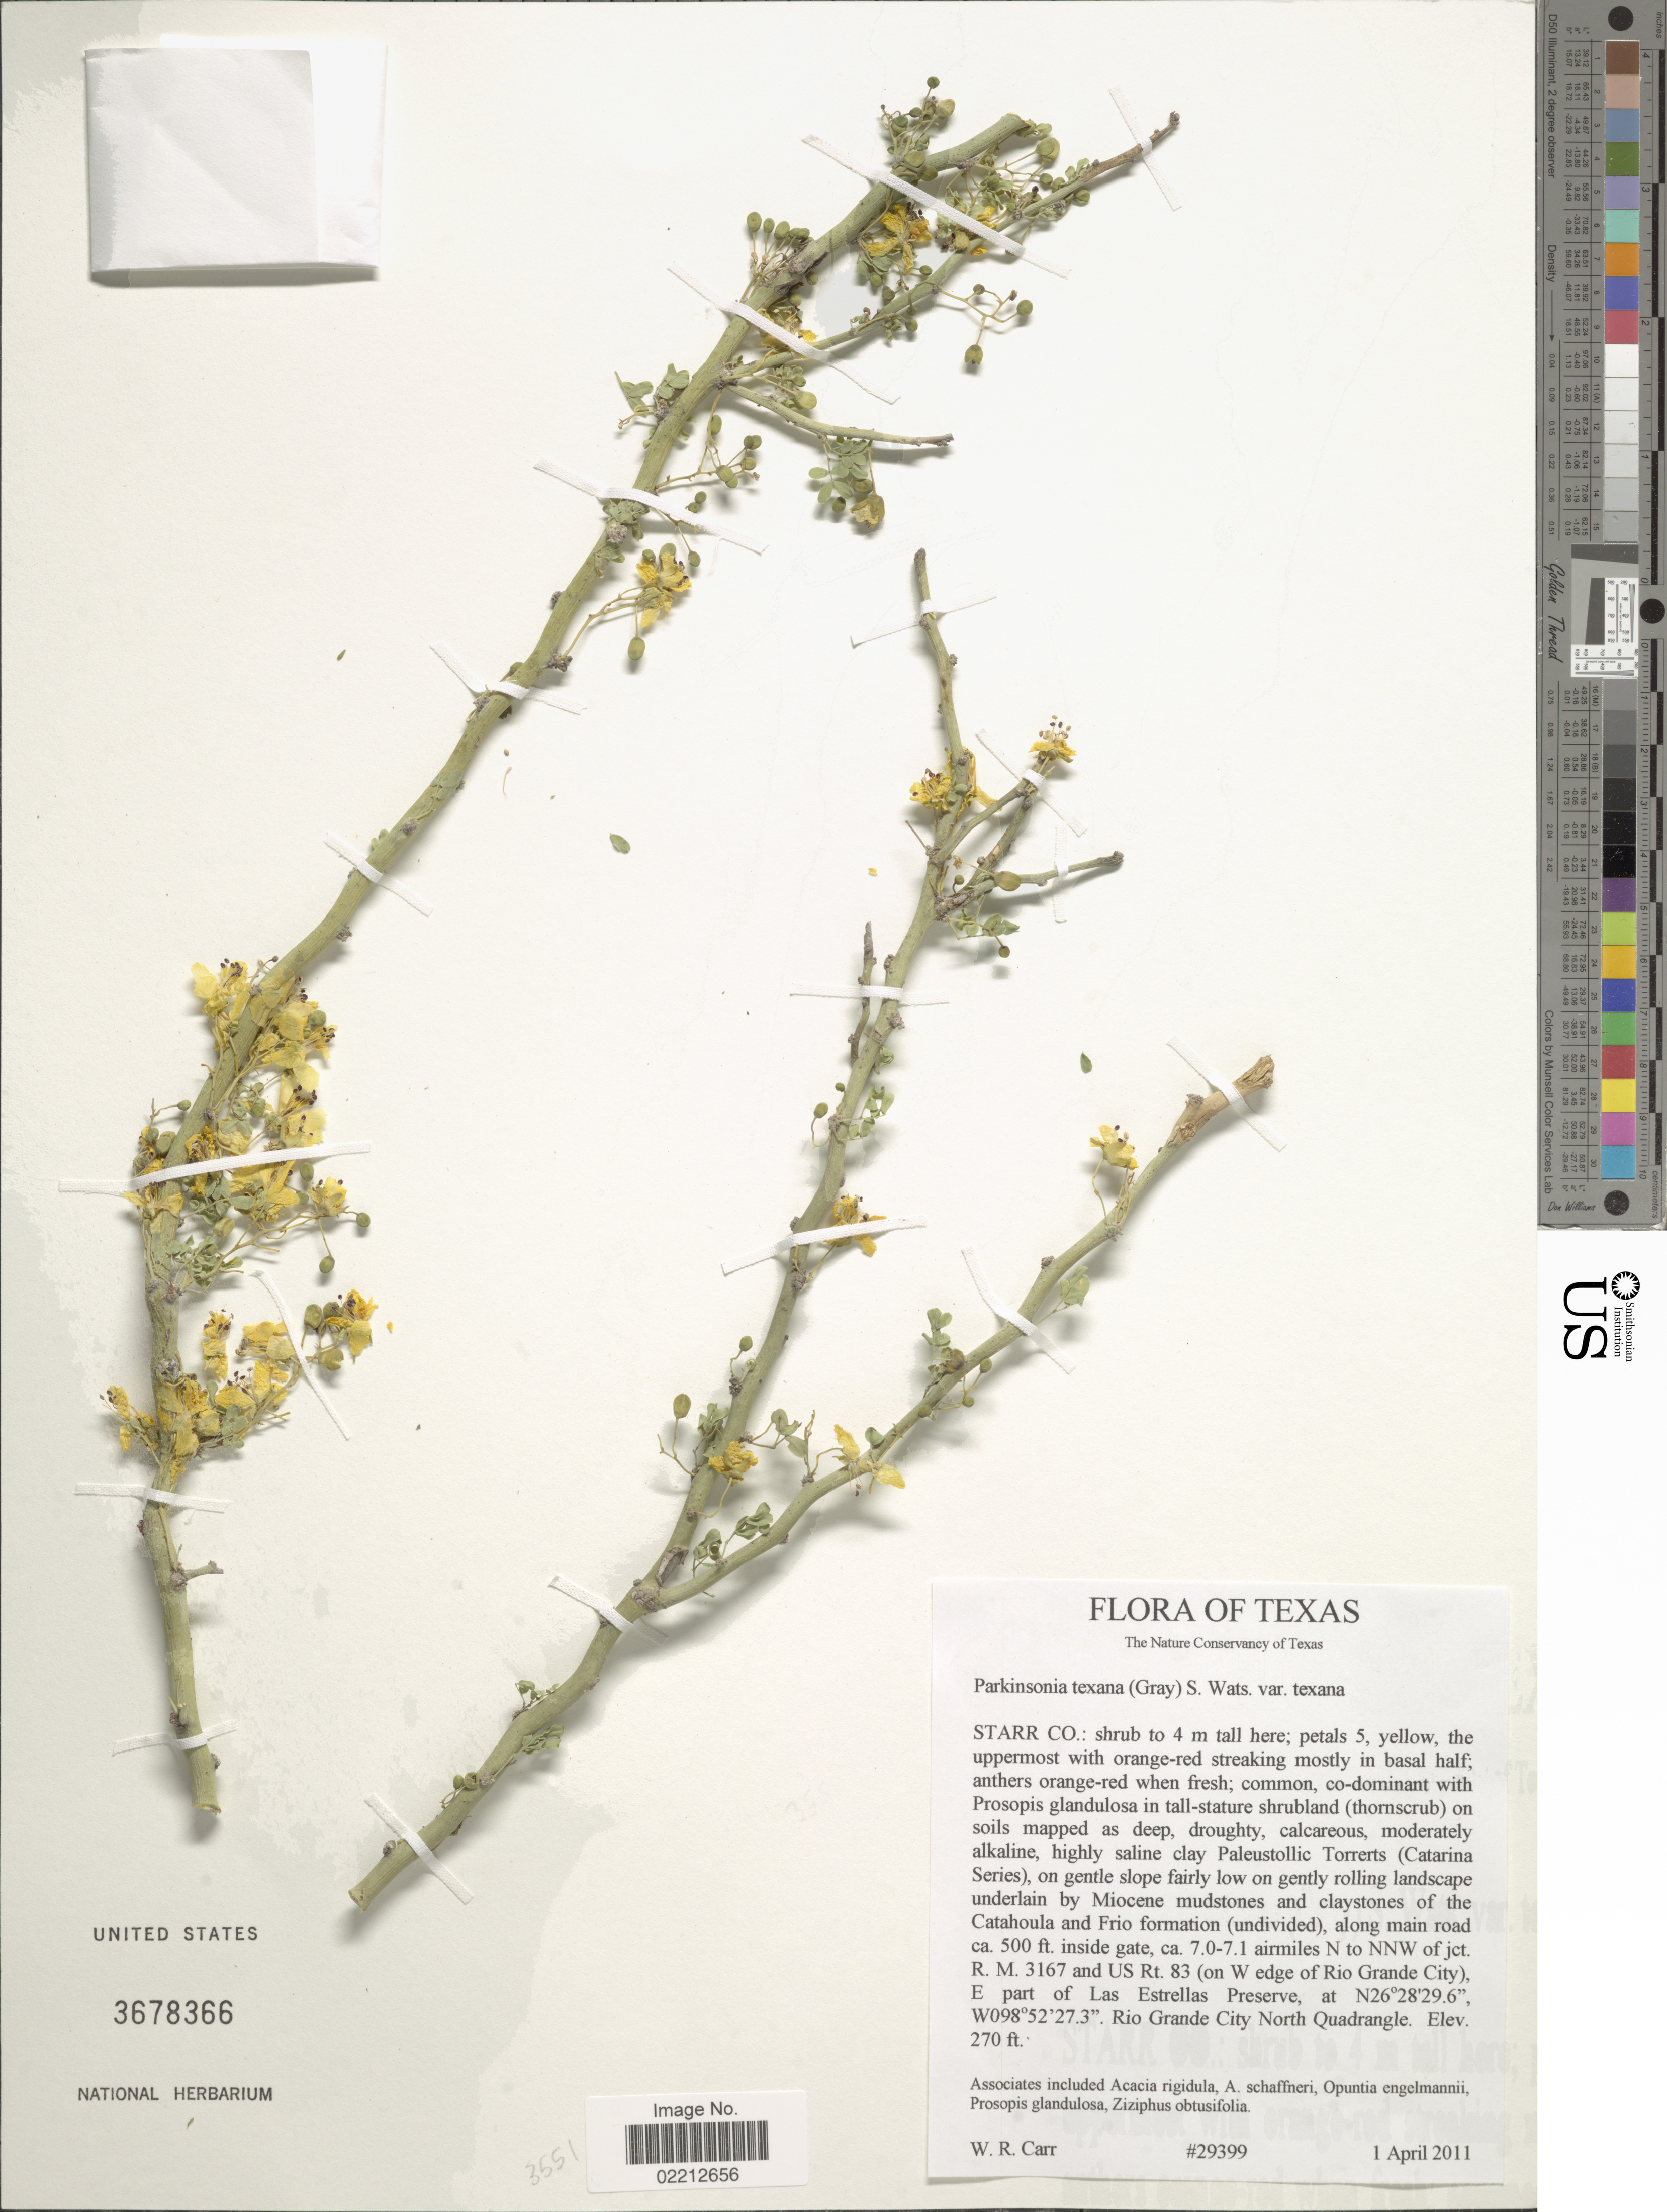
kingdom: Plantae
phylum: Tracheophyta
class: Magnoliopsida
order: Fabales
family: Fabaceae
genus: Parkinsonia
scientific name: Parkinsonia aculeata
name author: L.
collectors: W. Carr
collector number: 29399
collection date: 2011-04-01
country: United States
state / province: Texas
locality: Starr Co.: along main road ca. 500 ft inside gate, ca. 7.0-7.1 airmiles N to NNW of jct. R.M. 3167 and US Rt. 83 (on W edge of Rio Grande City), E part of Las Estrellas Preserve, Rio Grande City North of Quadrangle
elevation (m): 82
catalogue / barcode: US 3678366